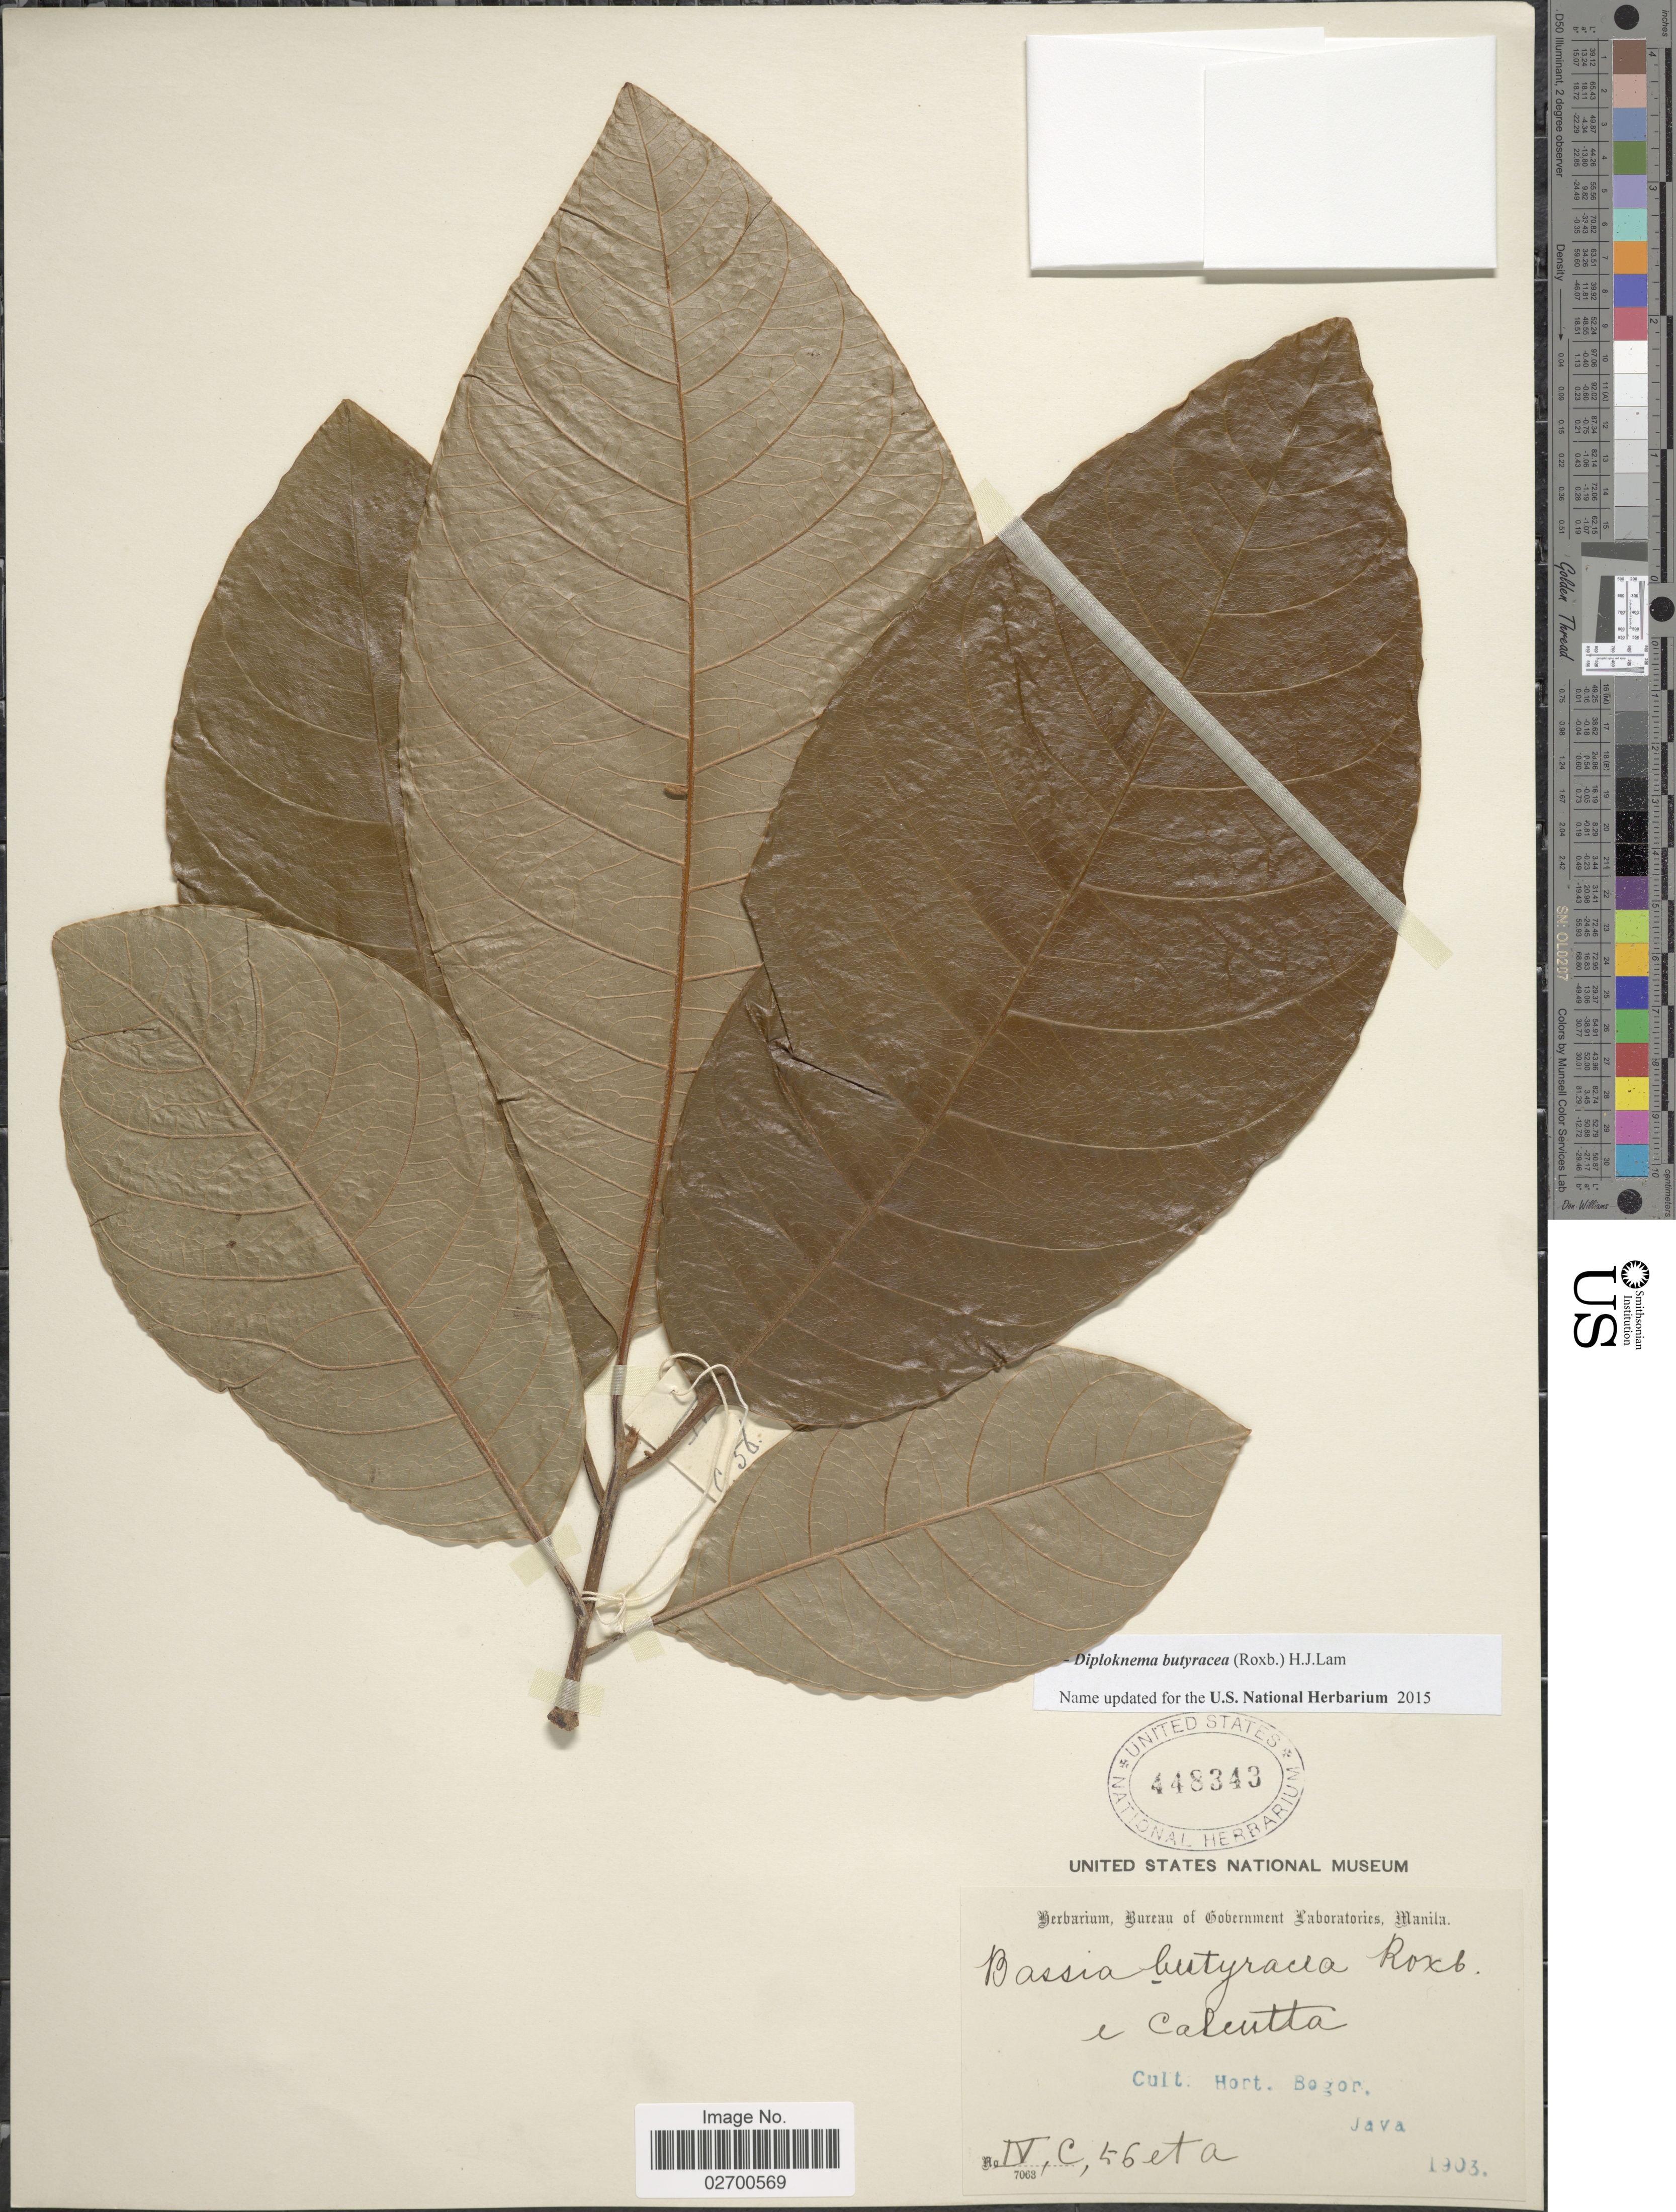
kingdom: Plantae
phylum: Tracheophyta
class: Magnoliopsida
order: Ericales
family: Sapotaceae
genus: Diploknema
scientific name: Diploknema butyracea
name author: (Roxb.) H.J. Lam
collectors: Ex herb. Bureau of Government Laboratories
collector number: IV,C,56 eta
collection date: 1903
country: Indonesia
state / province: Java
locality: Cult. Hort. Bogor, Java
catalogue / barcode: US 448343